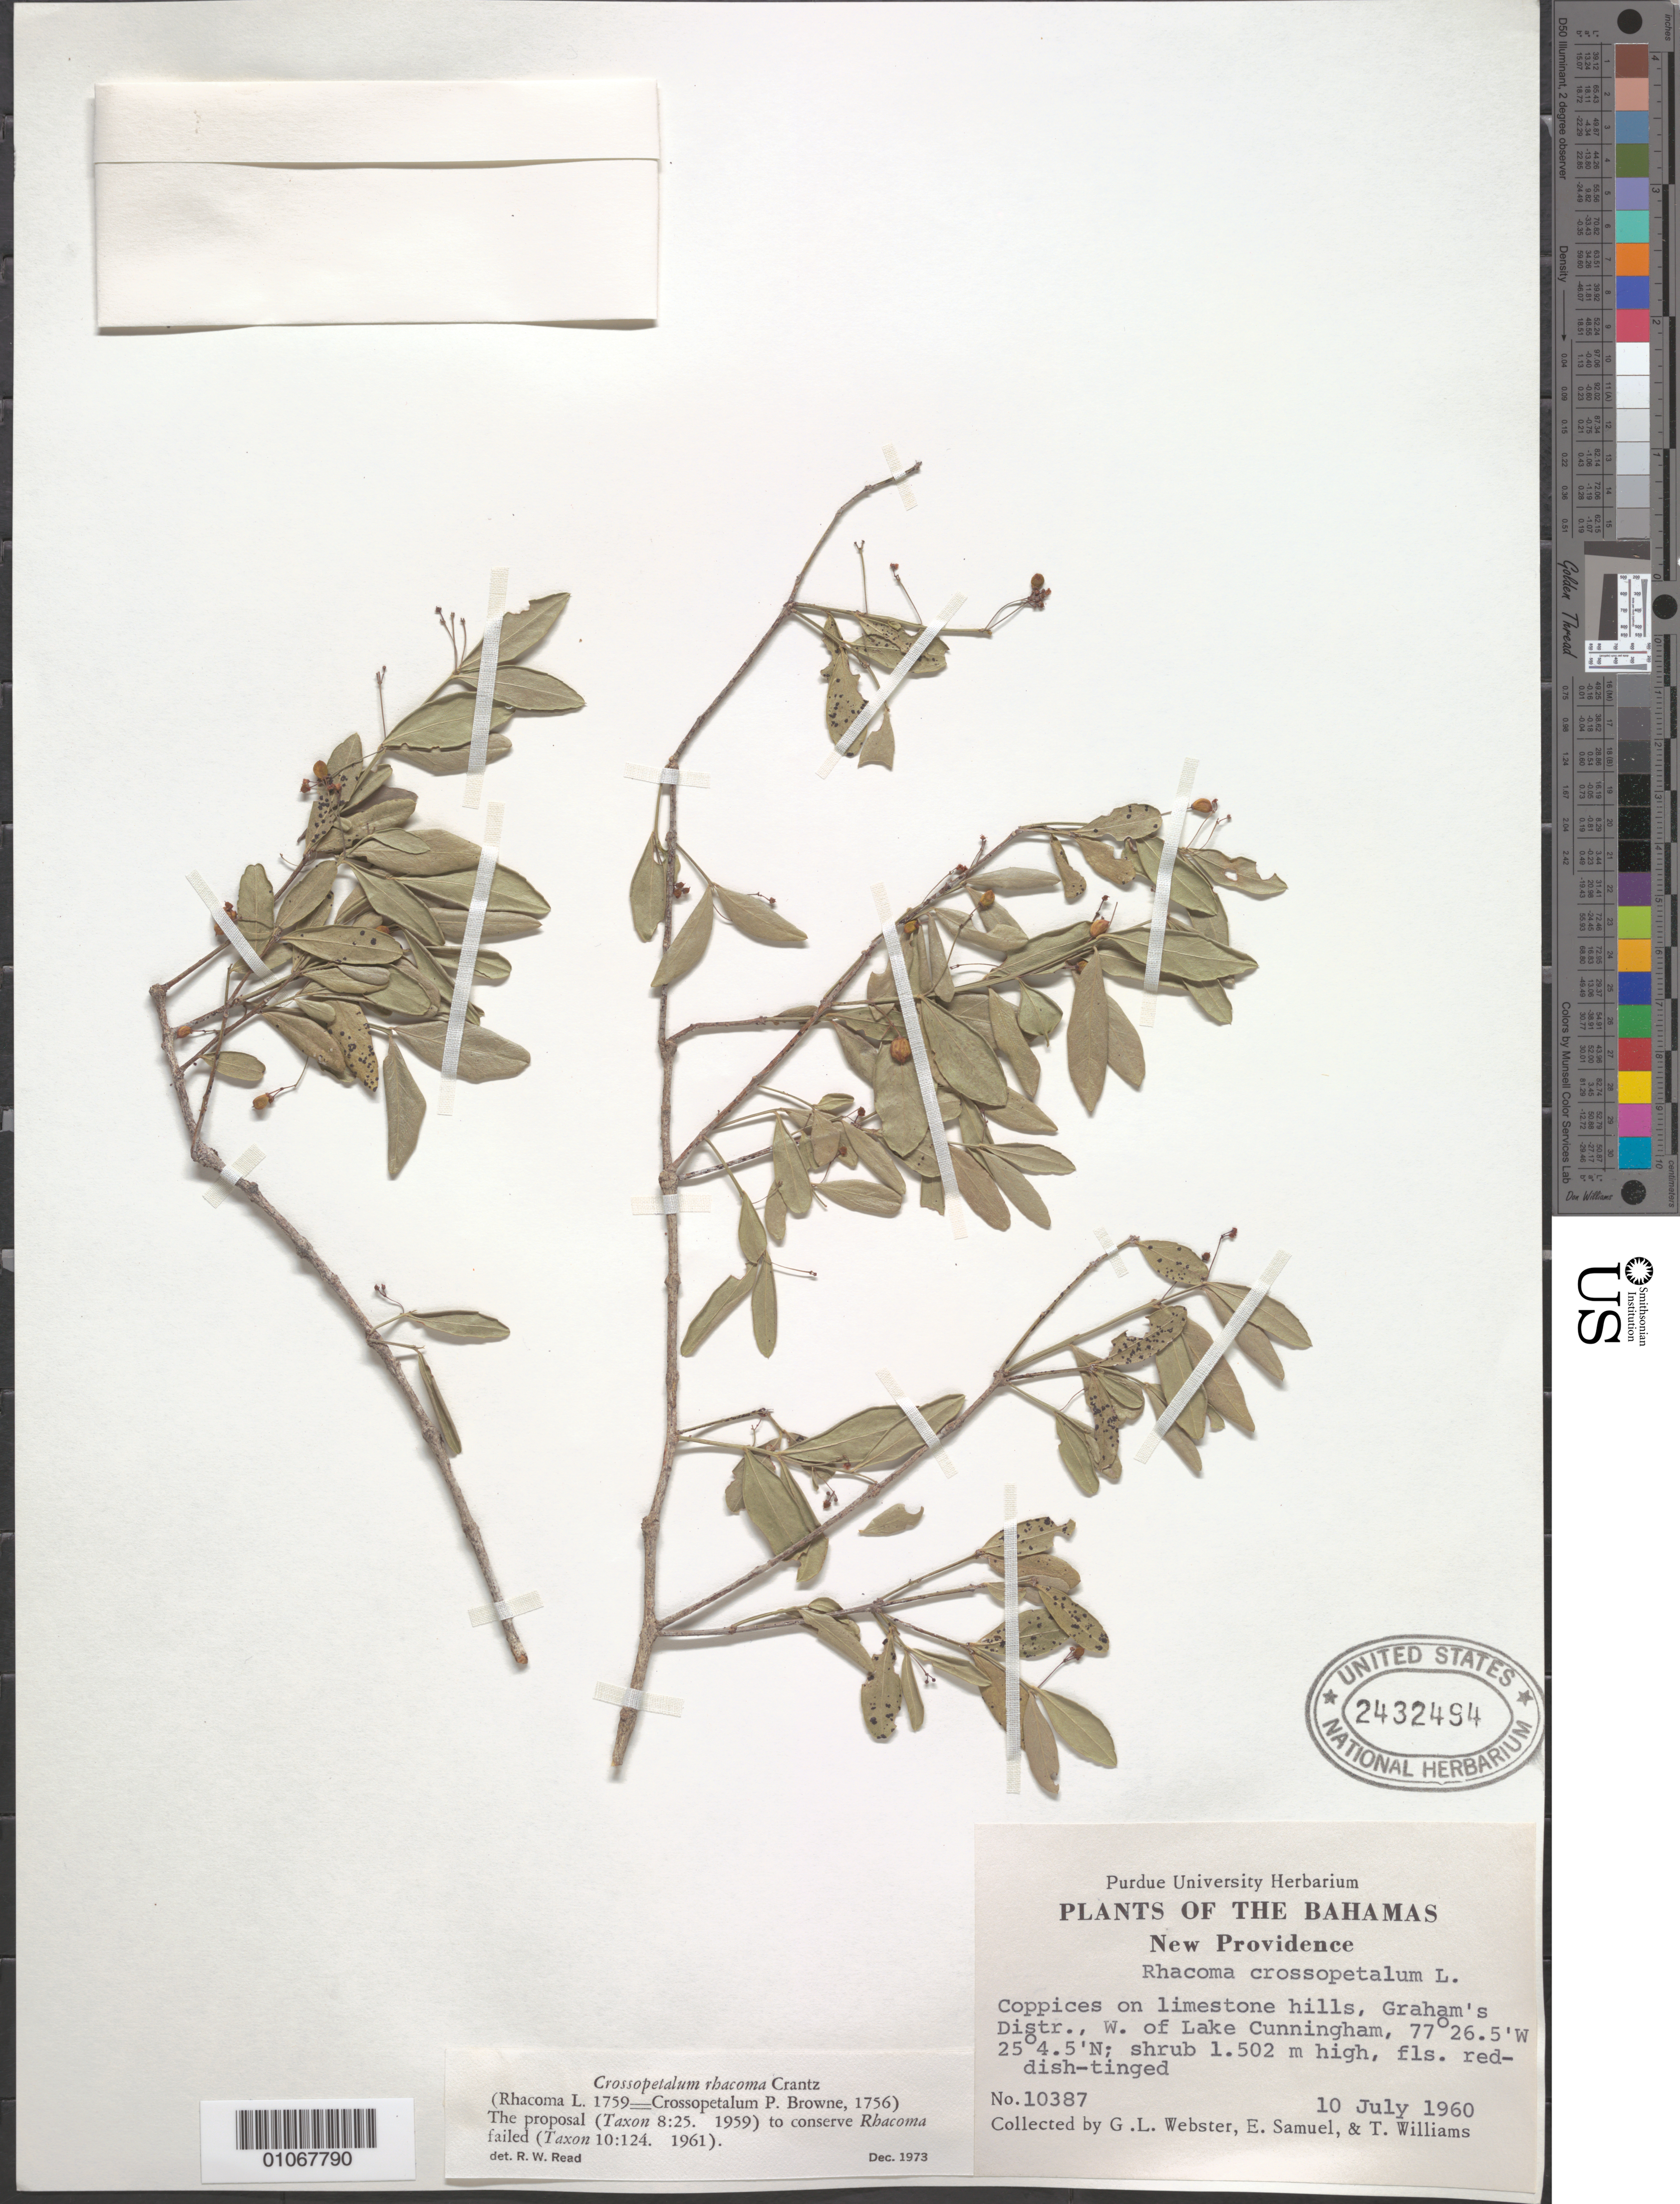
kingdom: Plantae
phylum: Tracheophyta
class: Magnoliopsida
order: Celastrales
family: Celastraceae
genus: Crossopetalum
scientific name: Crossopetalum rhacoma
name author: Crantz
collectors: G. L. Webster, E. Samuel & T. Williams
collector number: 10387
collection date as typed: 10 Jul 1960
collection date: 1960-07-10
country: Bahamas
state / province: Graham's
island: New Providence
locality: Coppice on limestone hills. W. of lake Cunninghmam.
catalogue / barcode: US 2432494